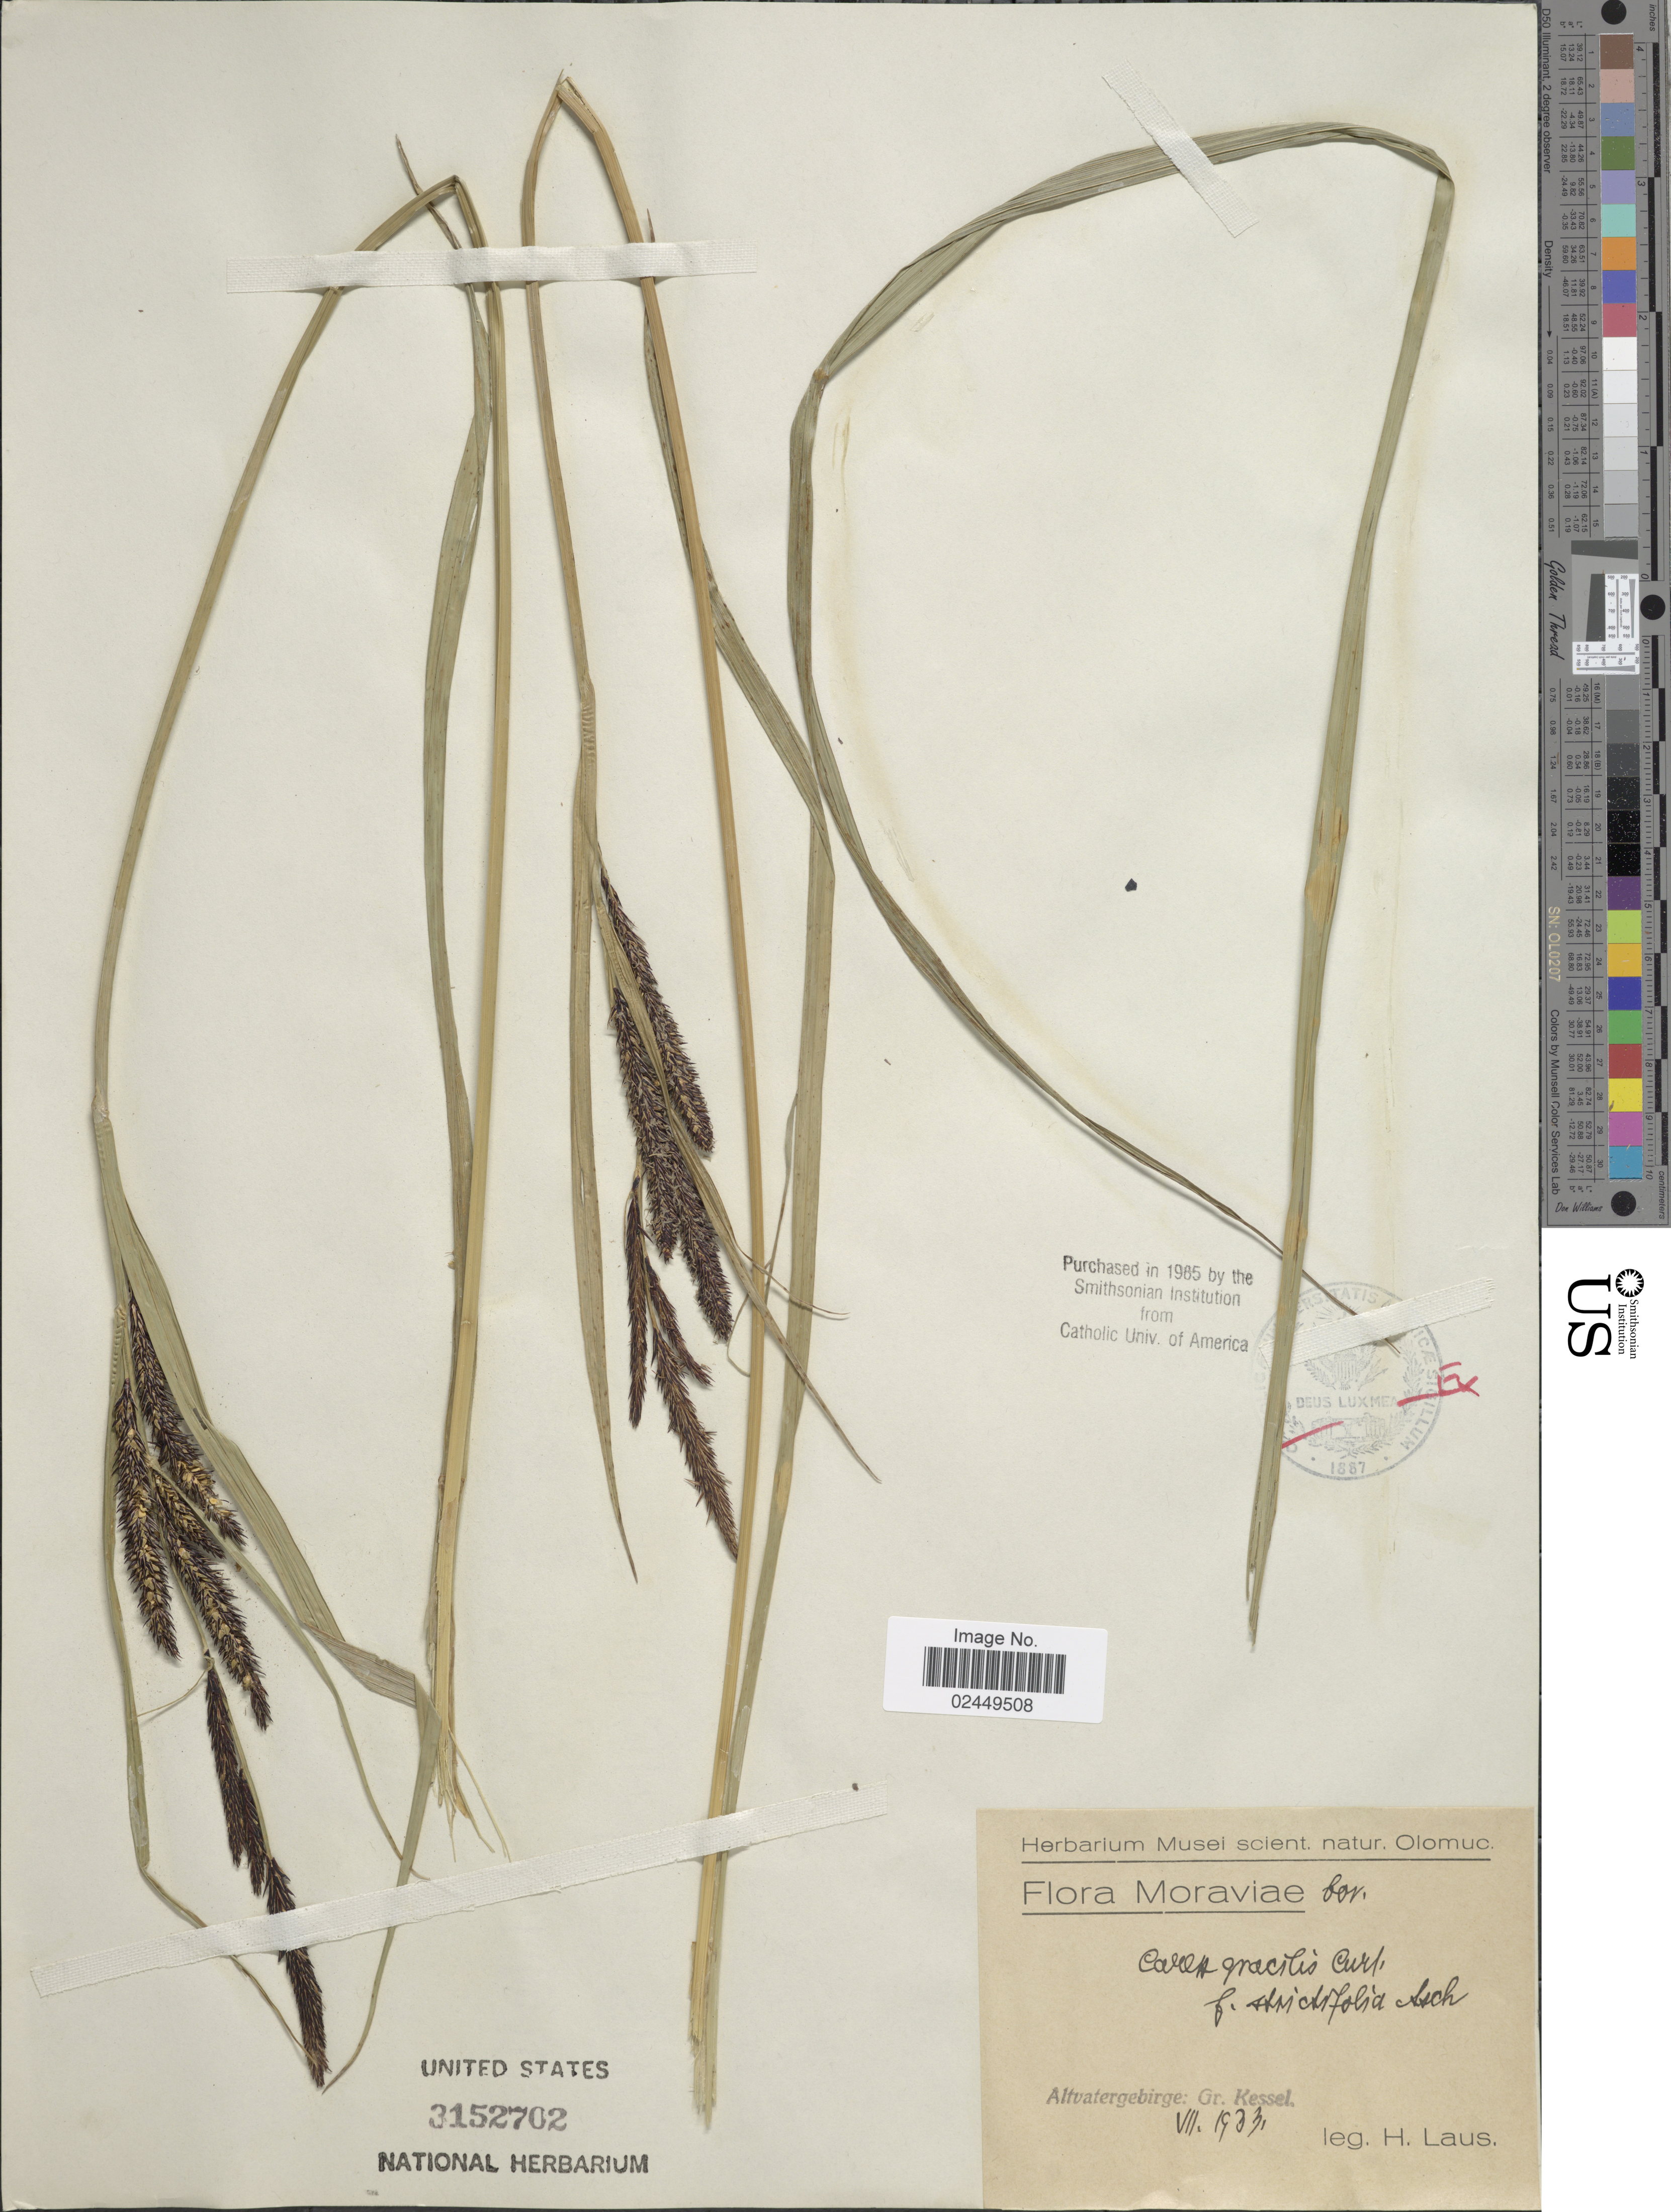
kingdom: Plantae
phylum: Tracheophyta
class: Liliopsida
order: Poales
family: Cyperaceae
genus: Carex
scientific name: Carex acuta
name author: L.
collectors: H. Laus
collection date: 1933-07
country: Czechia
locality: Moraviae, Altvatergebirge: Gr. Kessel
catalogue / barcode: US 3152702